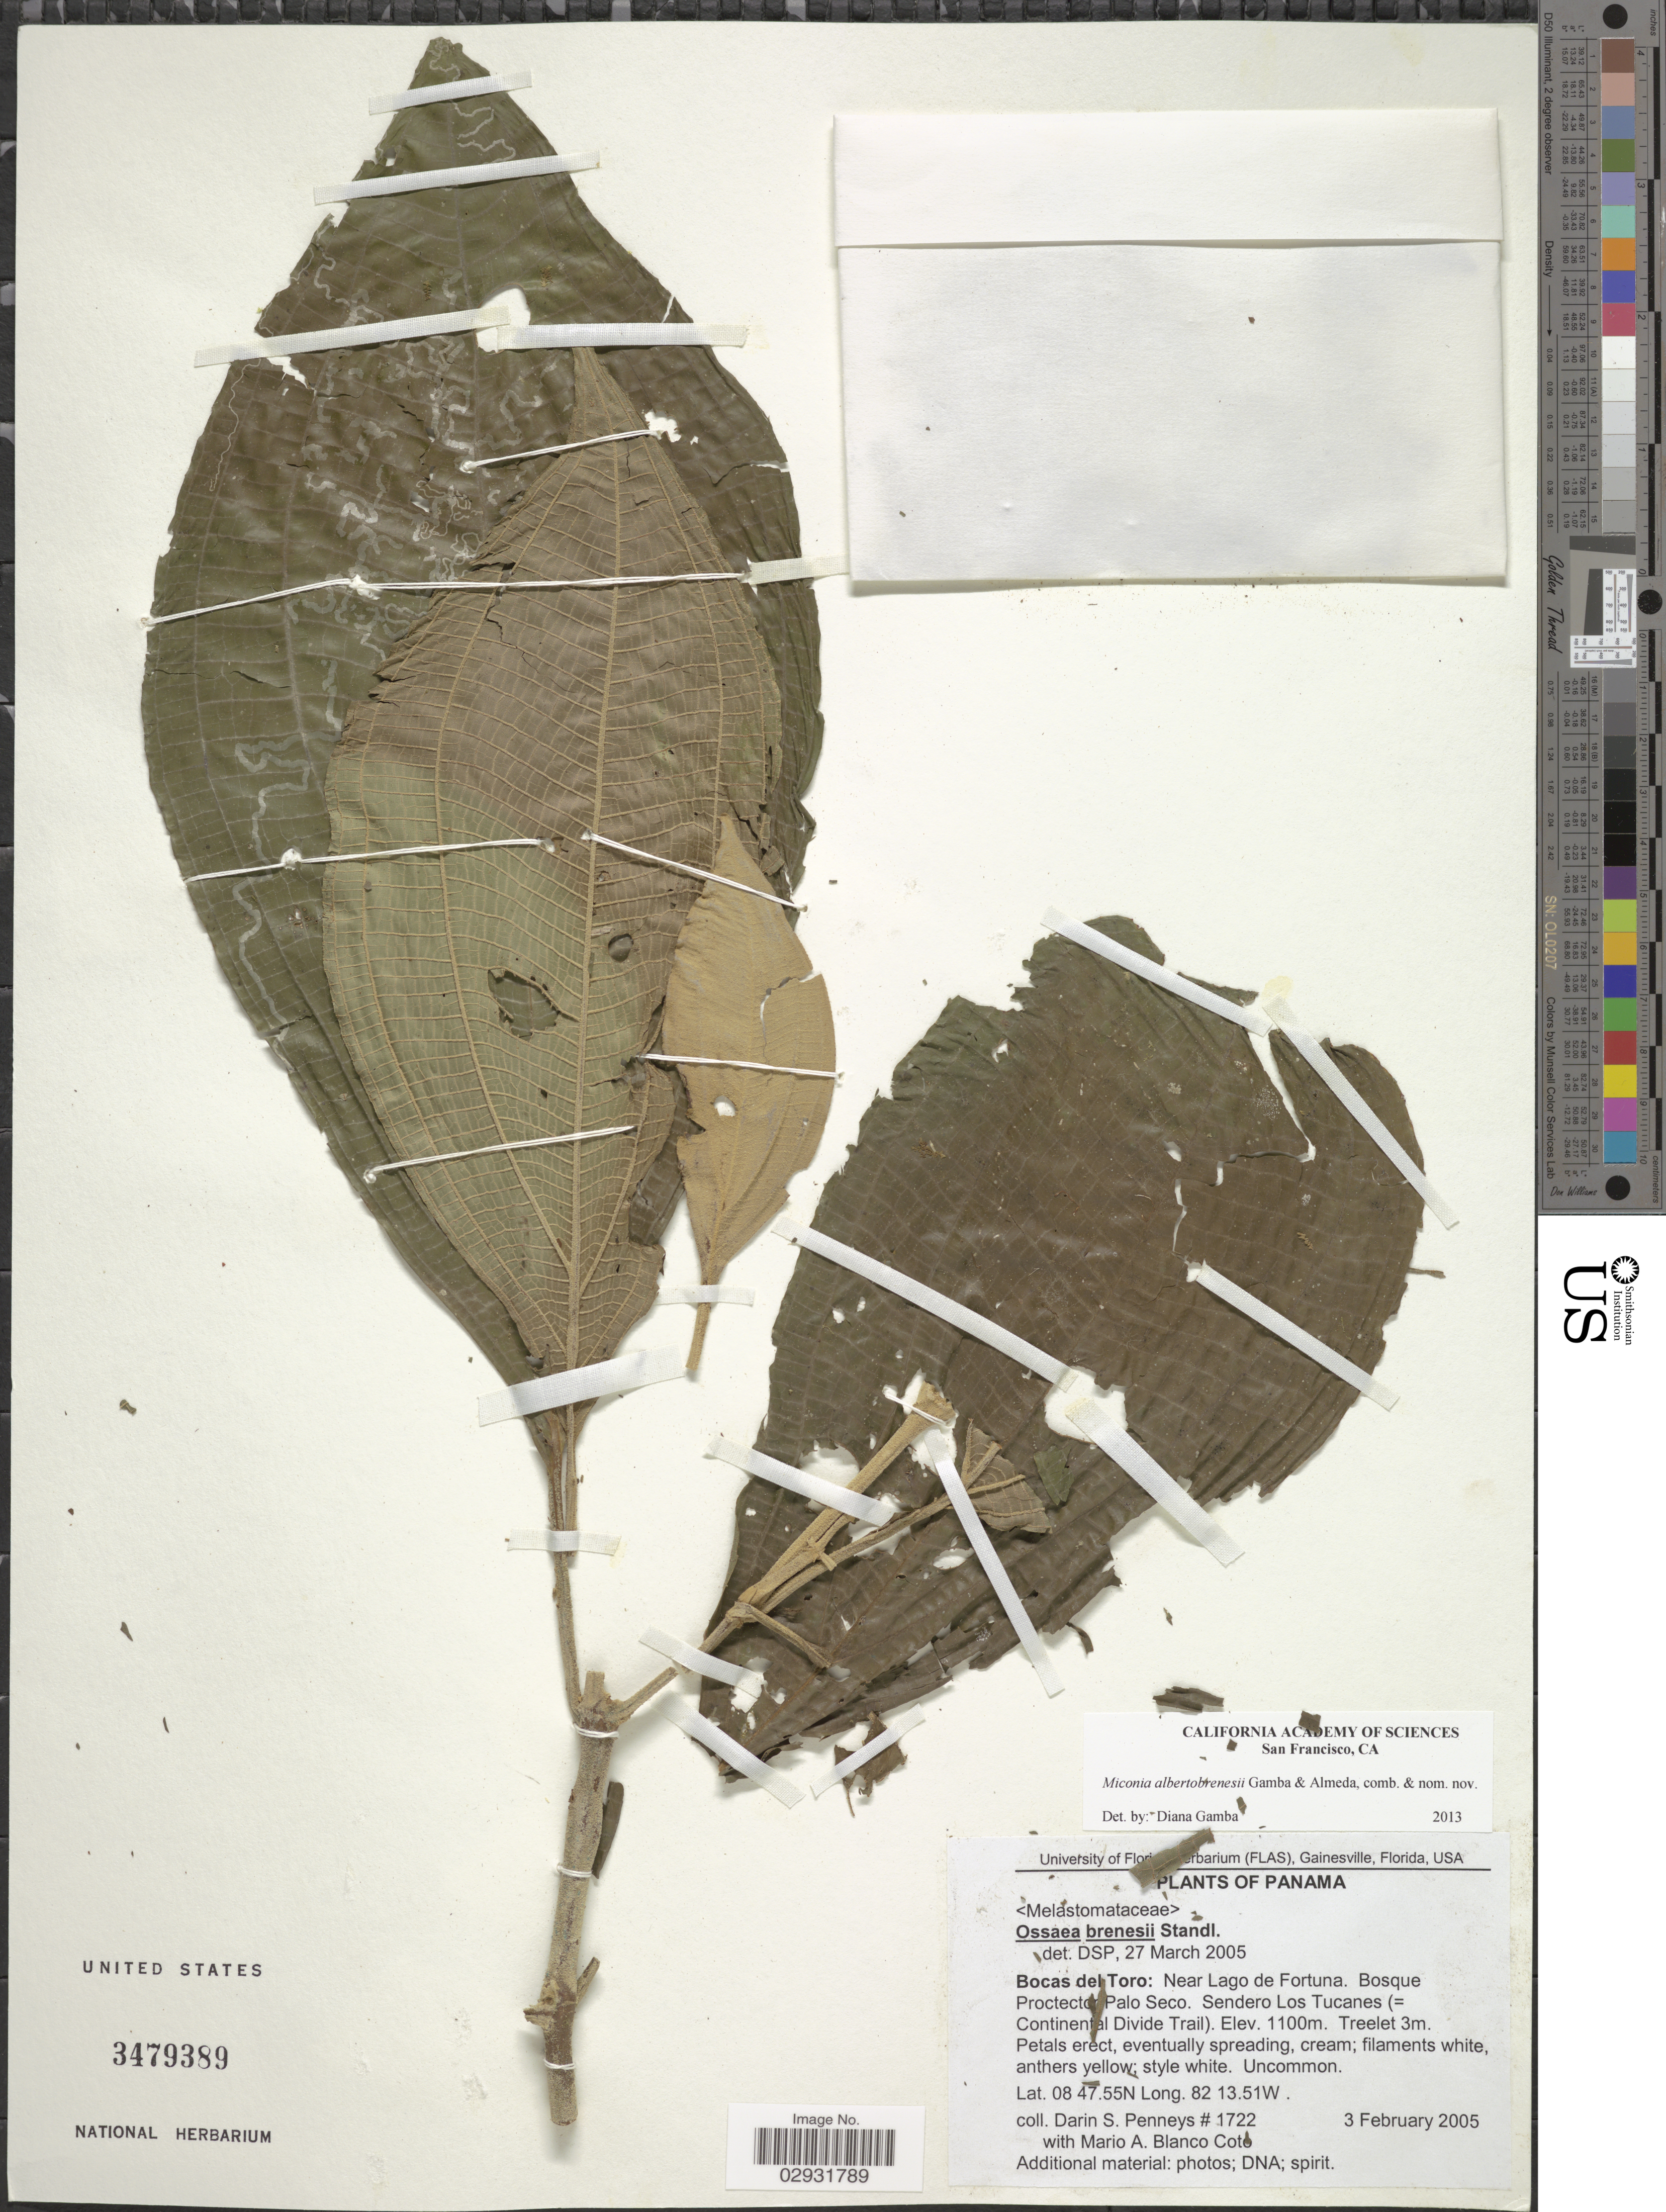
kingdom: Plantae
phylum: Tracheophyta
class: Magnoliopsida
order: Myrtales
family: Melastomataceae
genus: Miconia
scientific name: Miconia albertobrenesii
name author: Gamba & Almeda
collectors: D. S. Penneys & M. Blanco Coto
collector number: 1722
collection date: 2005-02-03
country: Panama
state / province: Bocas del Toro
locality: Bocas del Toro: Near Lago de Fortuna. Bosque Protected Palo Seco. Sendero Los Tucanes (= Continental Divide Trail).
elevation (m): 1100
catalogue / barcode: US 3479389